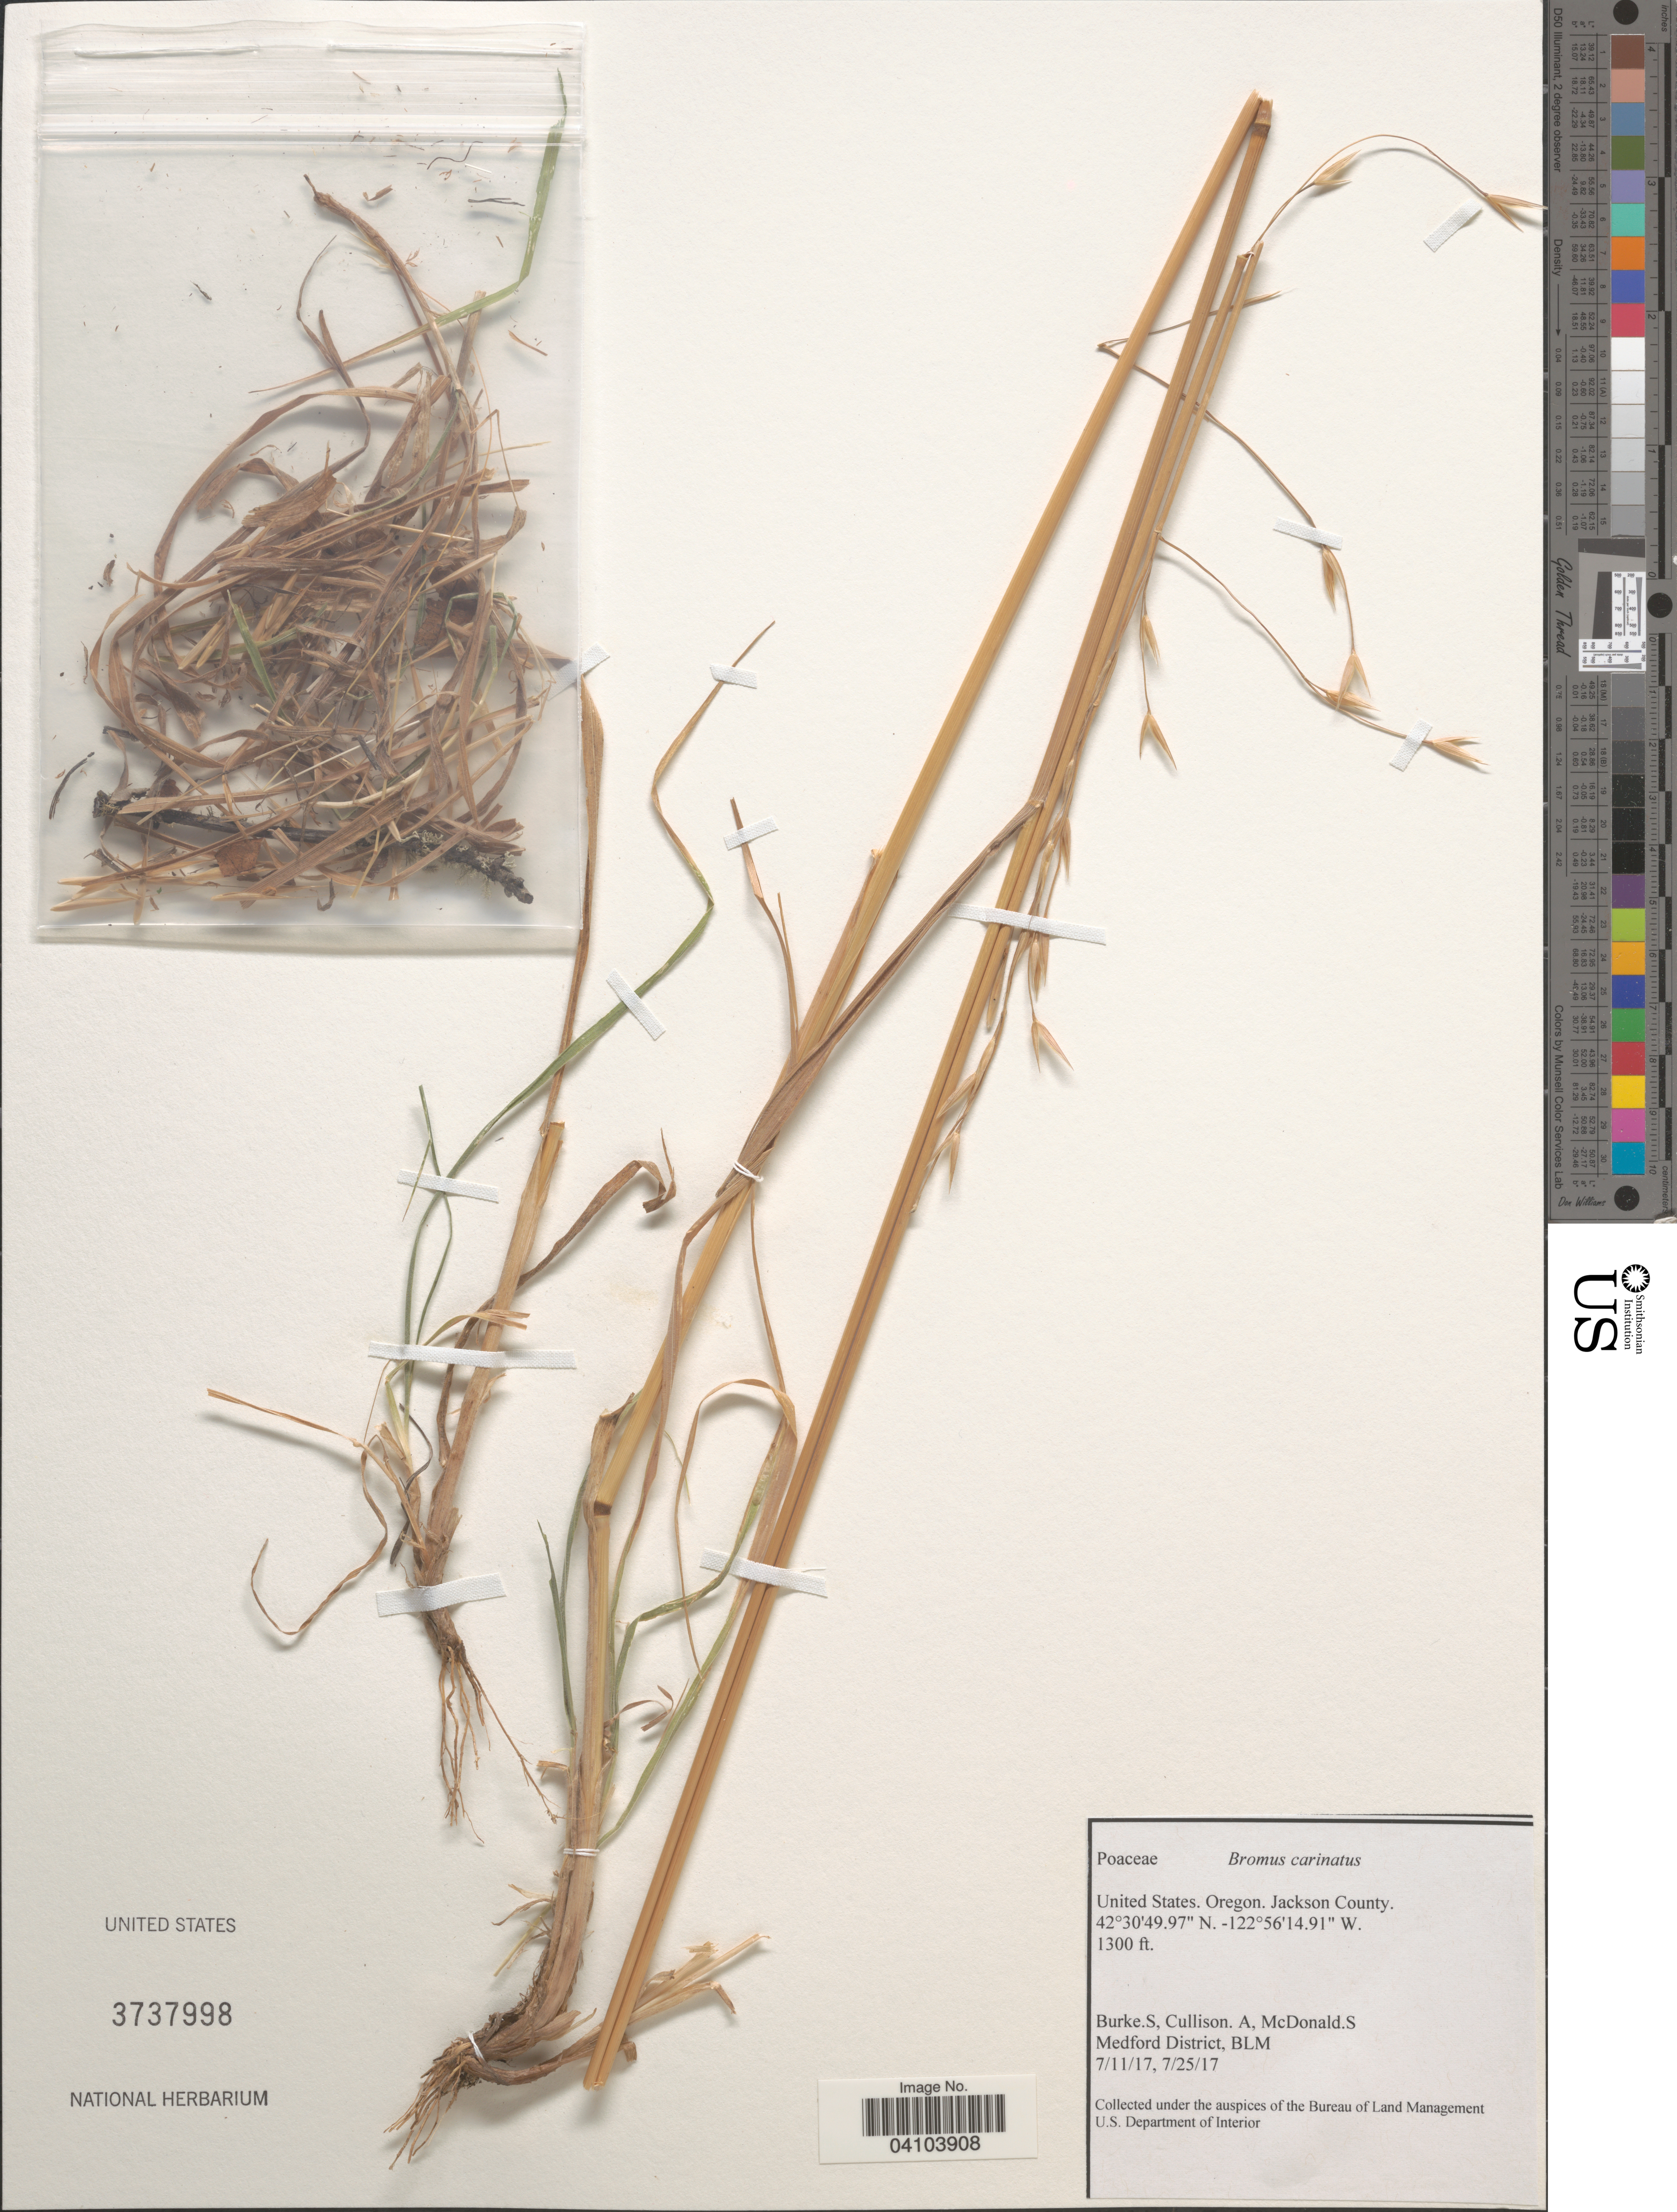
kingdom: Plantae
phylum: Tracheophyta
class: Liliopsida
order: Poales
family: Poaceae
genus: Bromus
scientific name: Bromus carinatus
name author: Hook. & Arn.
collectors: S. Burke, A. Cullison & S. McDonald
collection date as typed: Transcribed d/m/y: 11/7/17 to 25/7/17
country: United States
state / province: Oregon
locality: Jackson County.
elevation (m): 396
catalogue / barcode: US 3737998